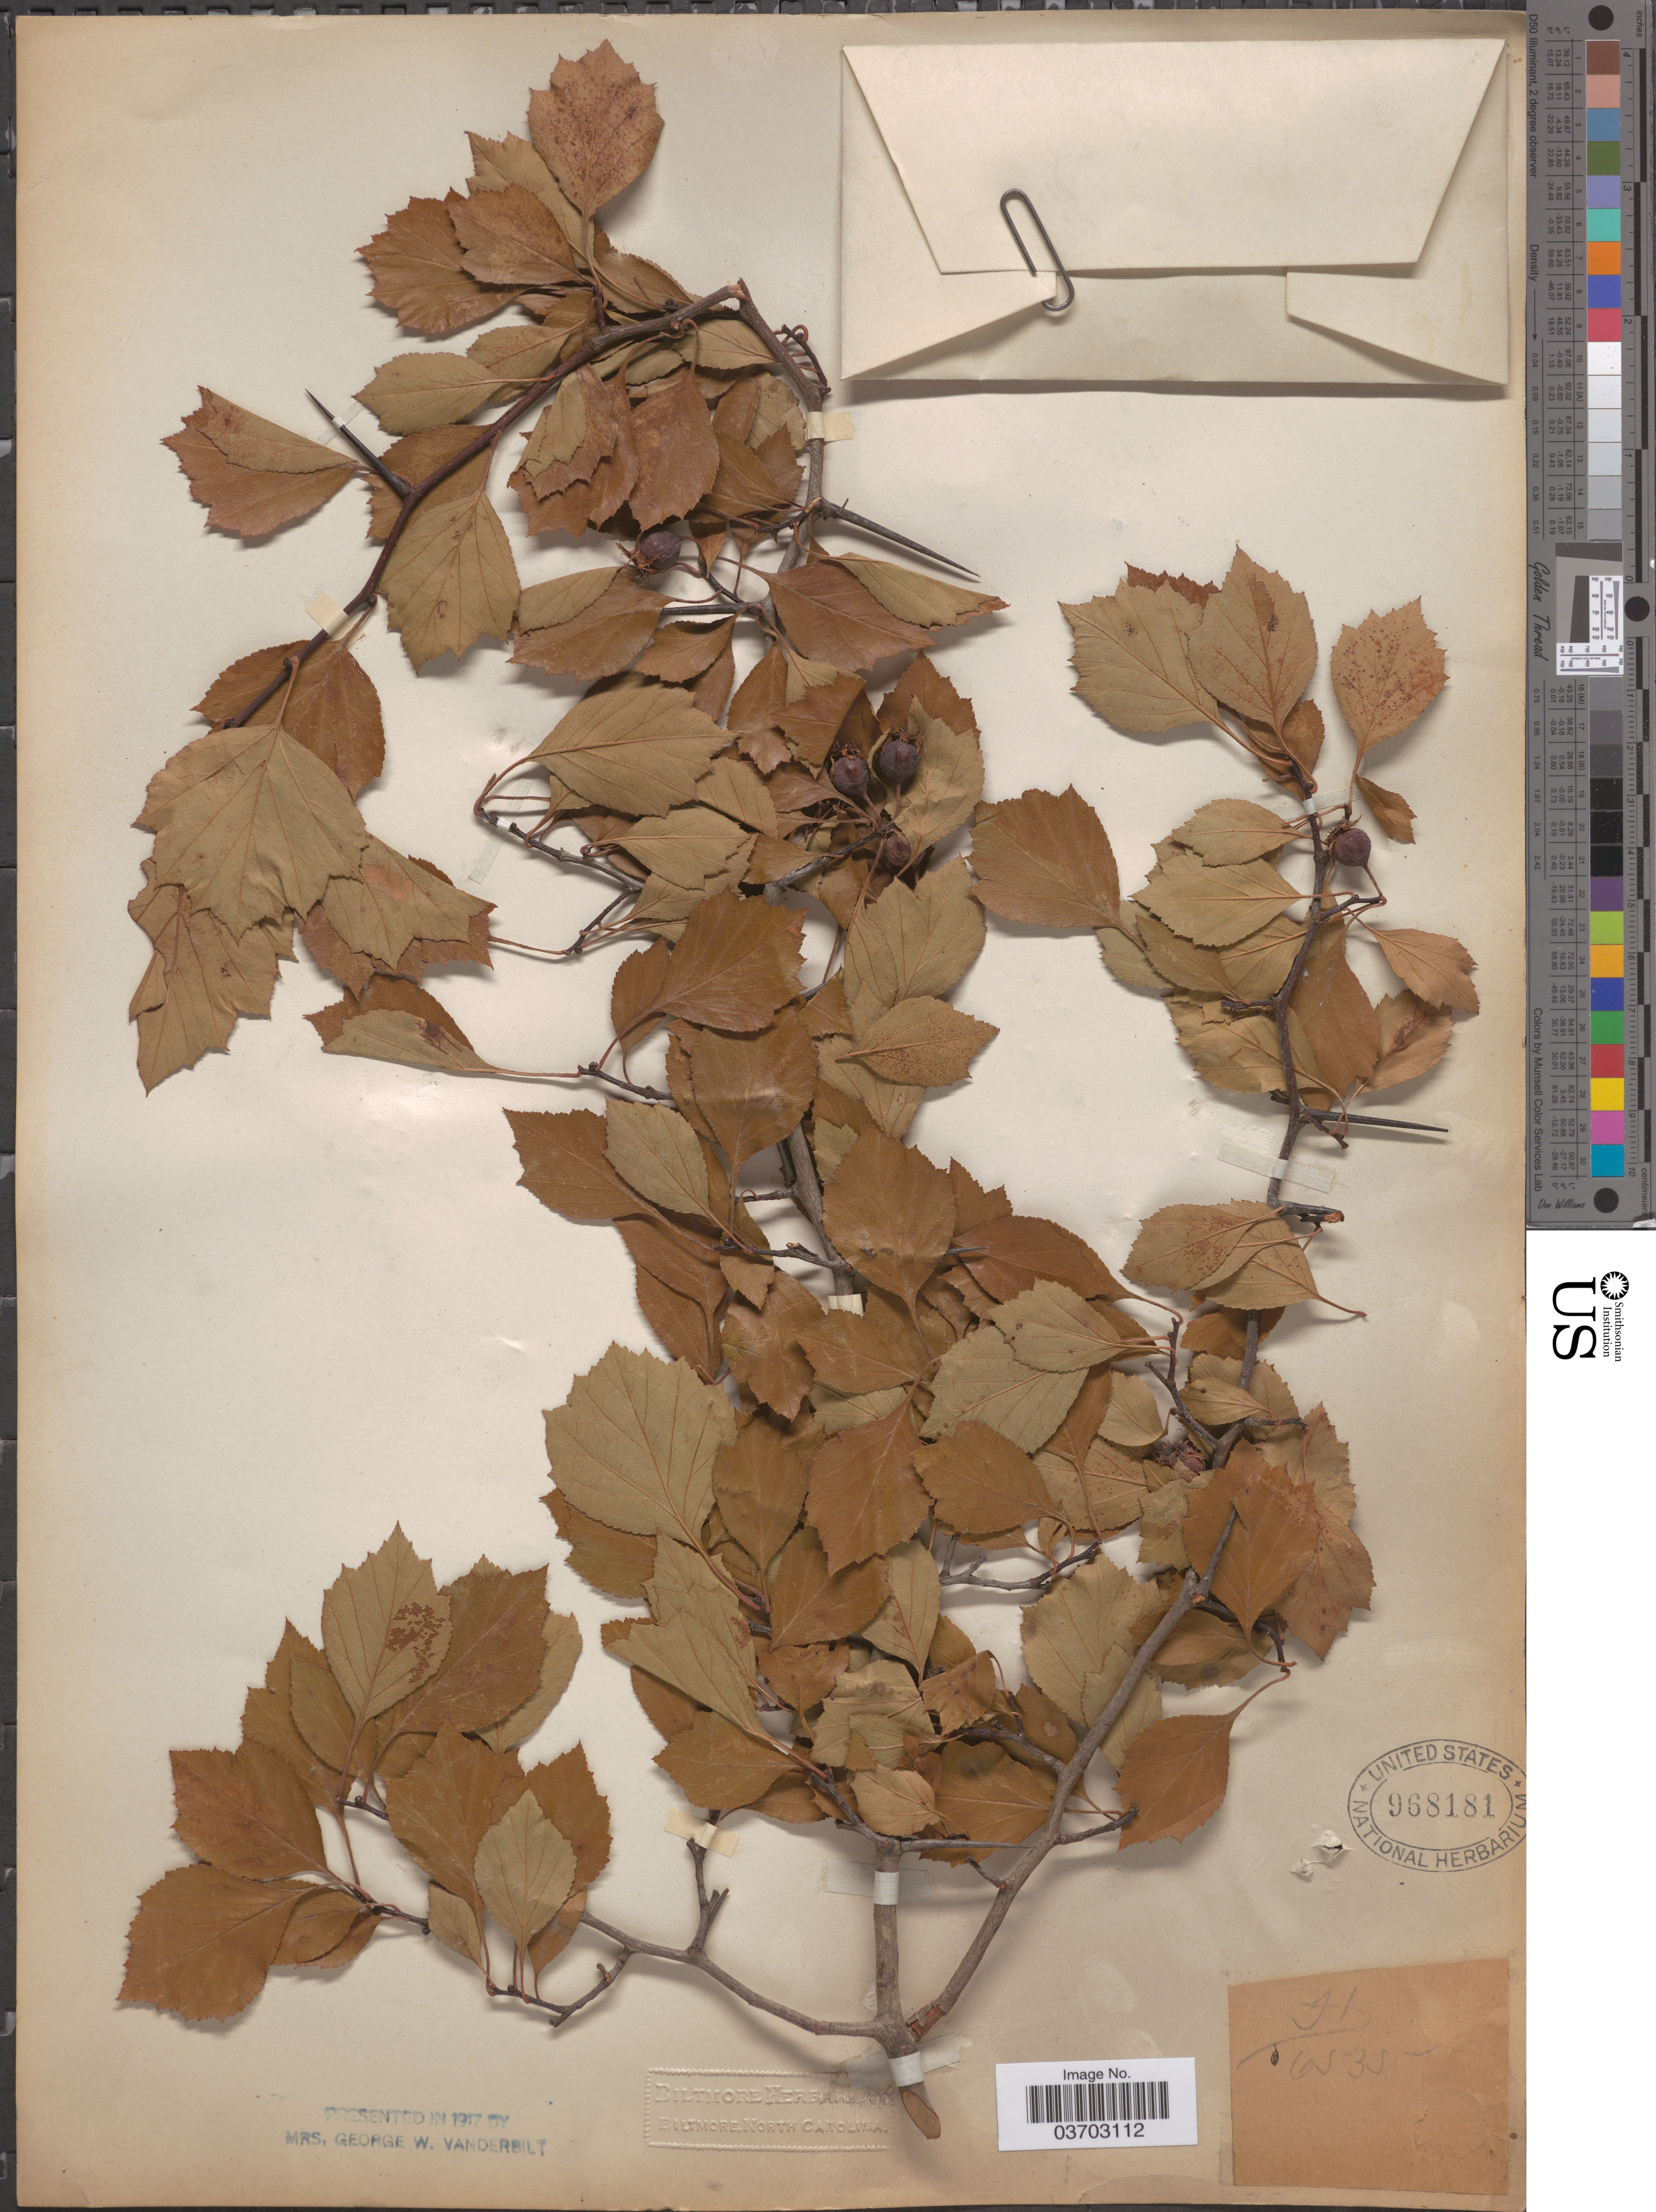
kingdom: Plantae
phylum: Tracheophyta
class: Magnoliopsida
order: Rosales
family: Rosaceae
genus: Crataegus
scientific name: Crataegus sp.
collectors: ex herb. Biltmore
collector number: H6535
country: United States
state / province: North Carolina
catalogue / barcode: US 968181